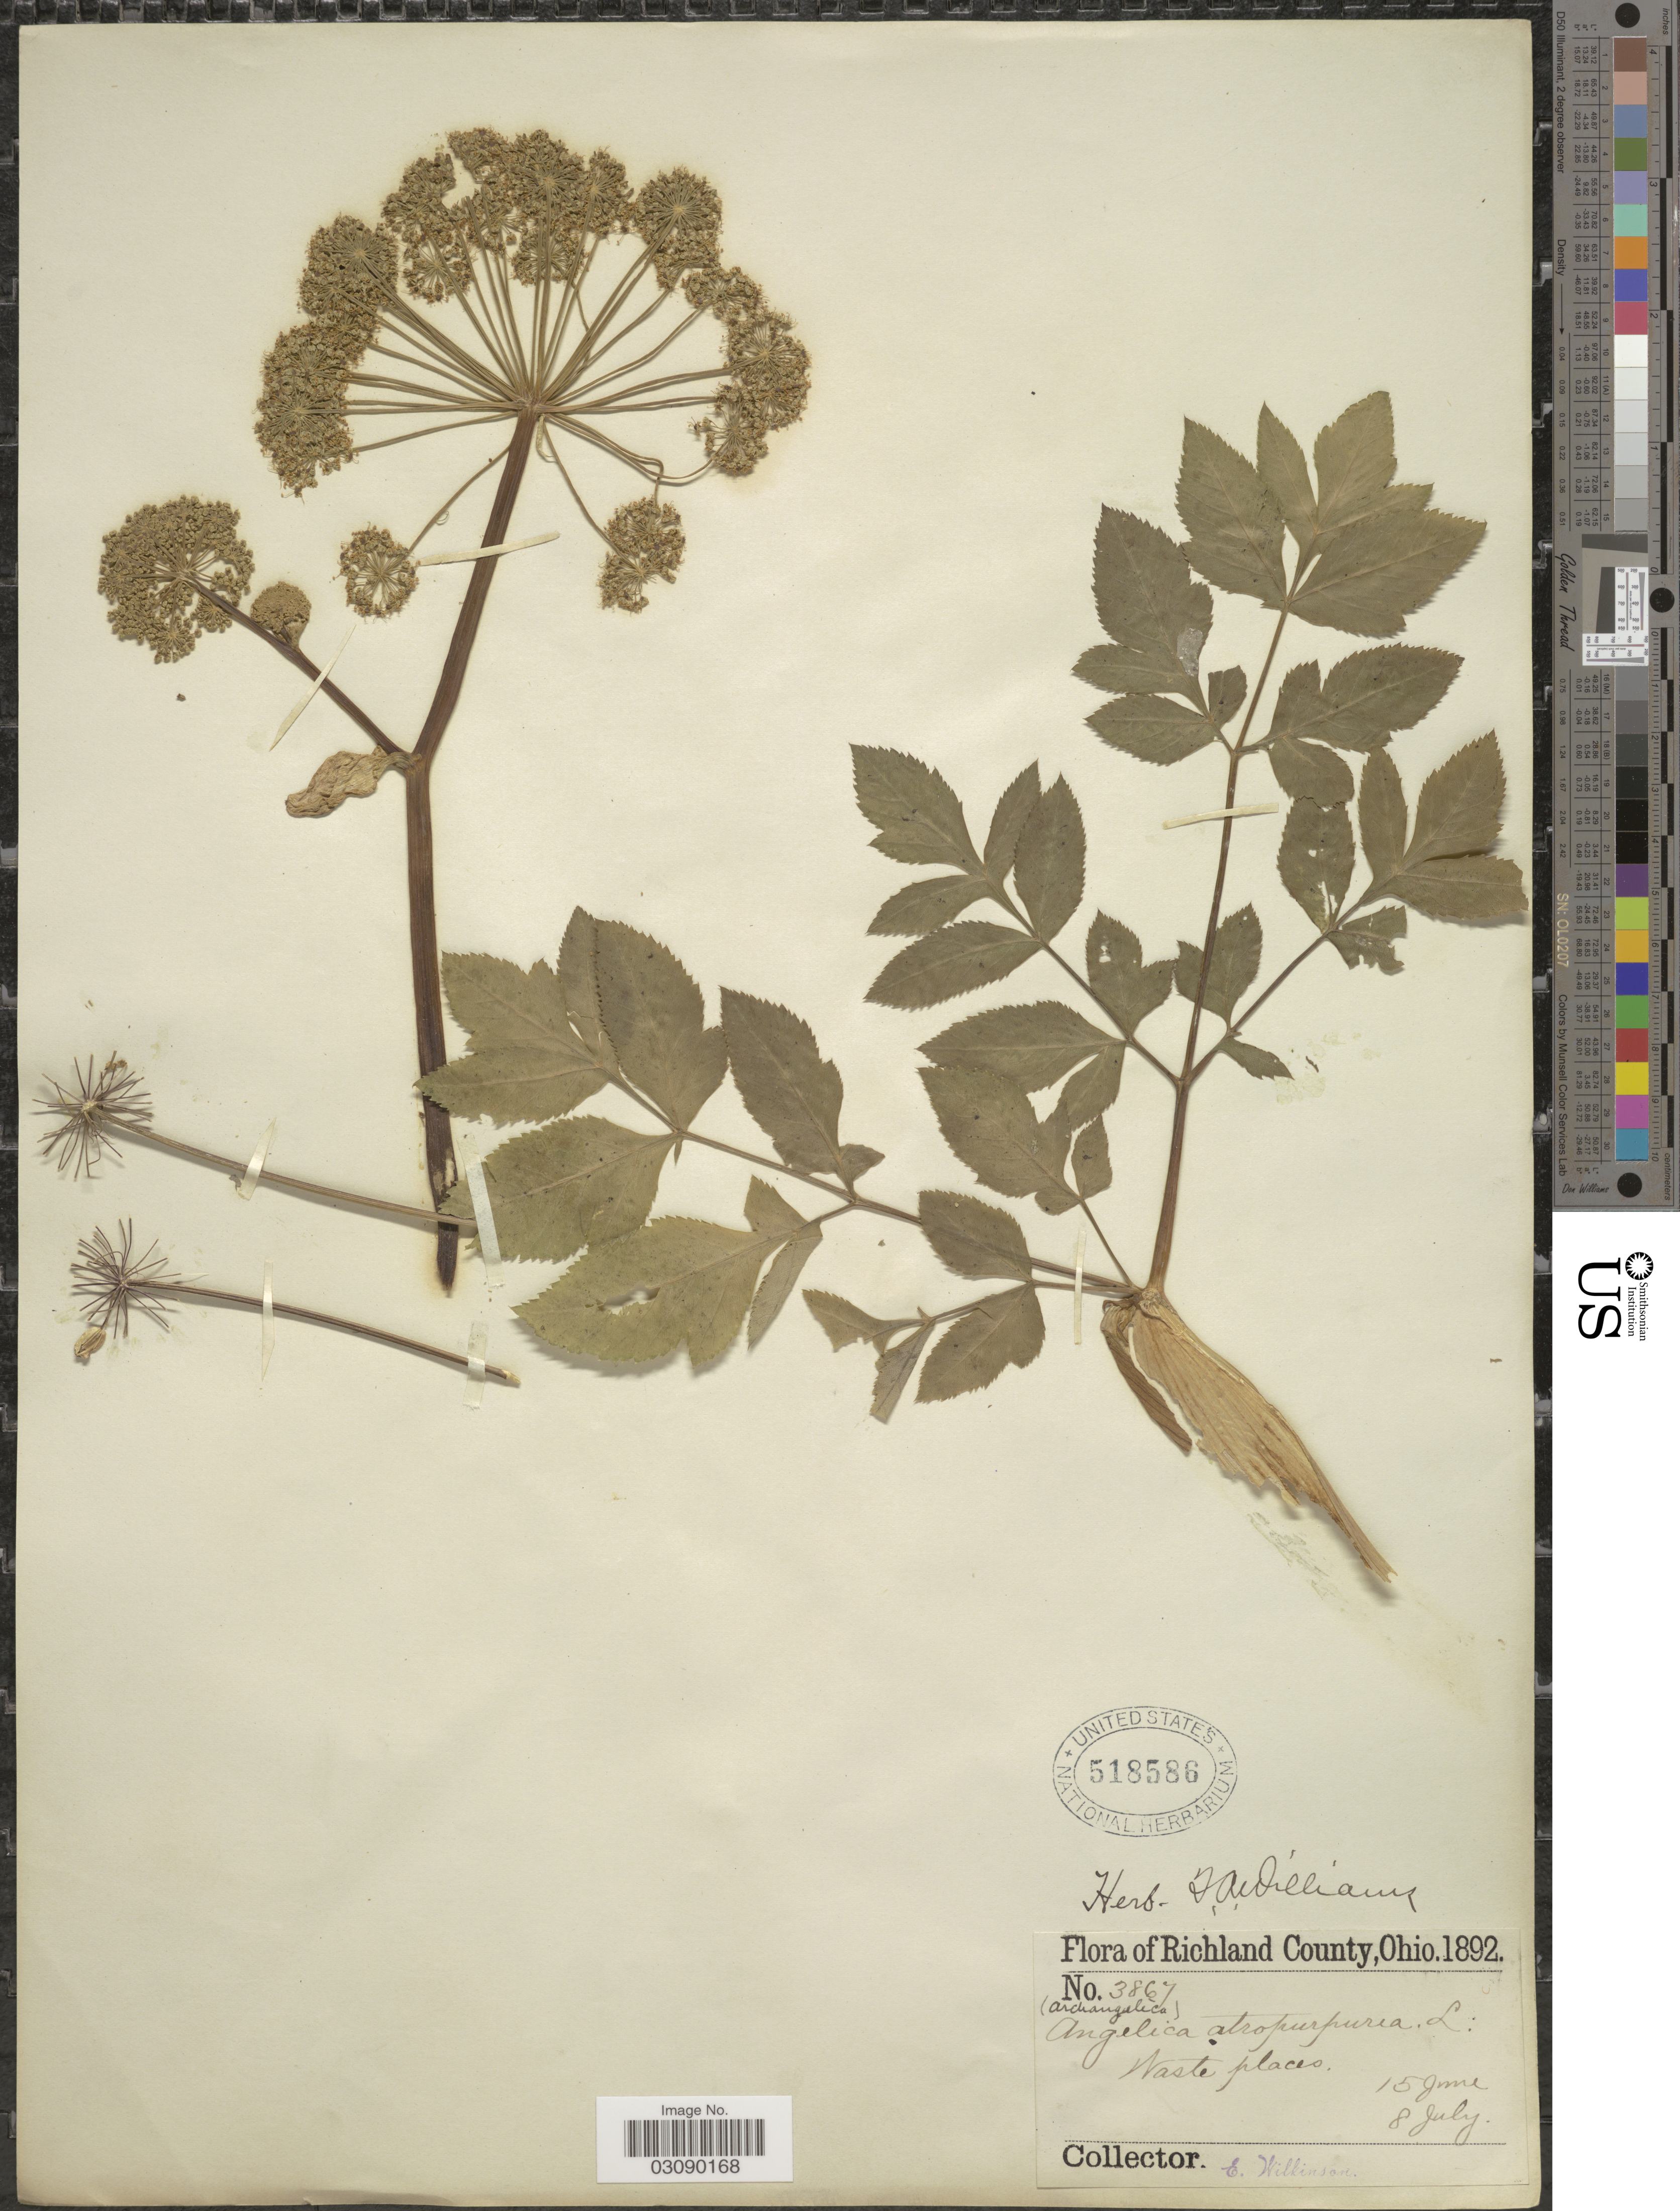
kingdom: Plantae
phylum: Tracheophyta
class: Magnoliopsida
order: Apiales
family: Apiaceae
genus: Angelica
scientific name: Angelica atropurpurea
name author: L.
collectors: E. Wilkinson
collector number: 3867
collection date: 1892-06-15/1892-07-08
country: United States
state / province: Ohio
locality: Richland County.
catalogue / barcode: US 518586